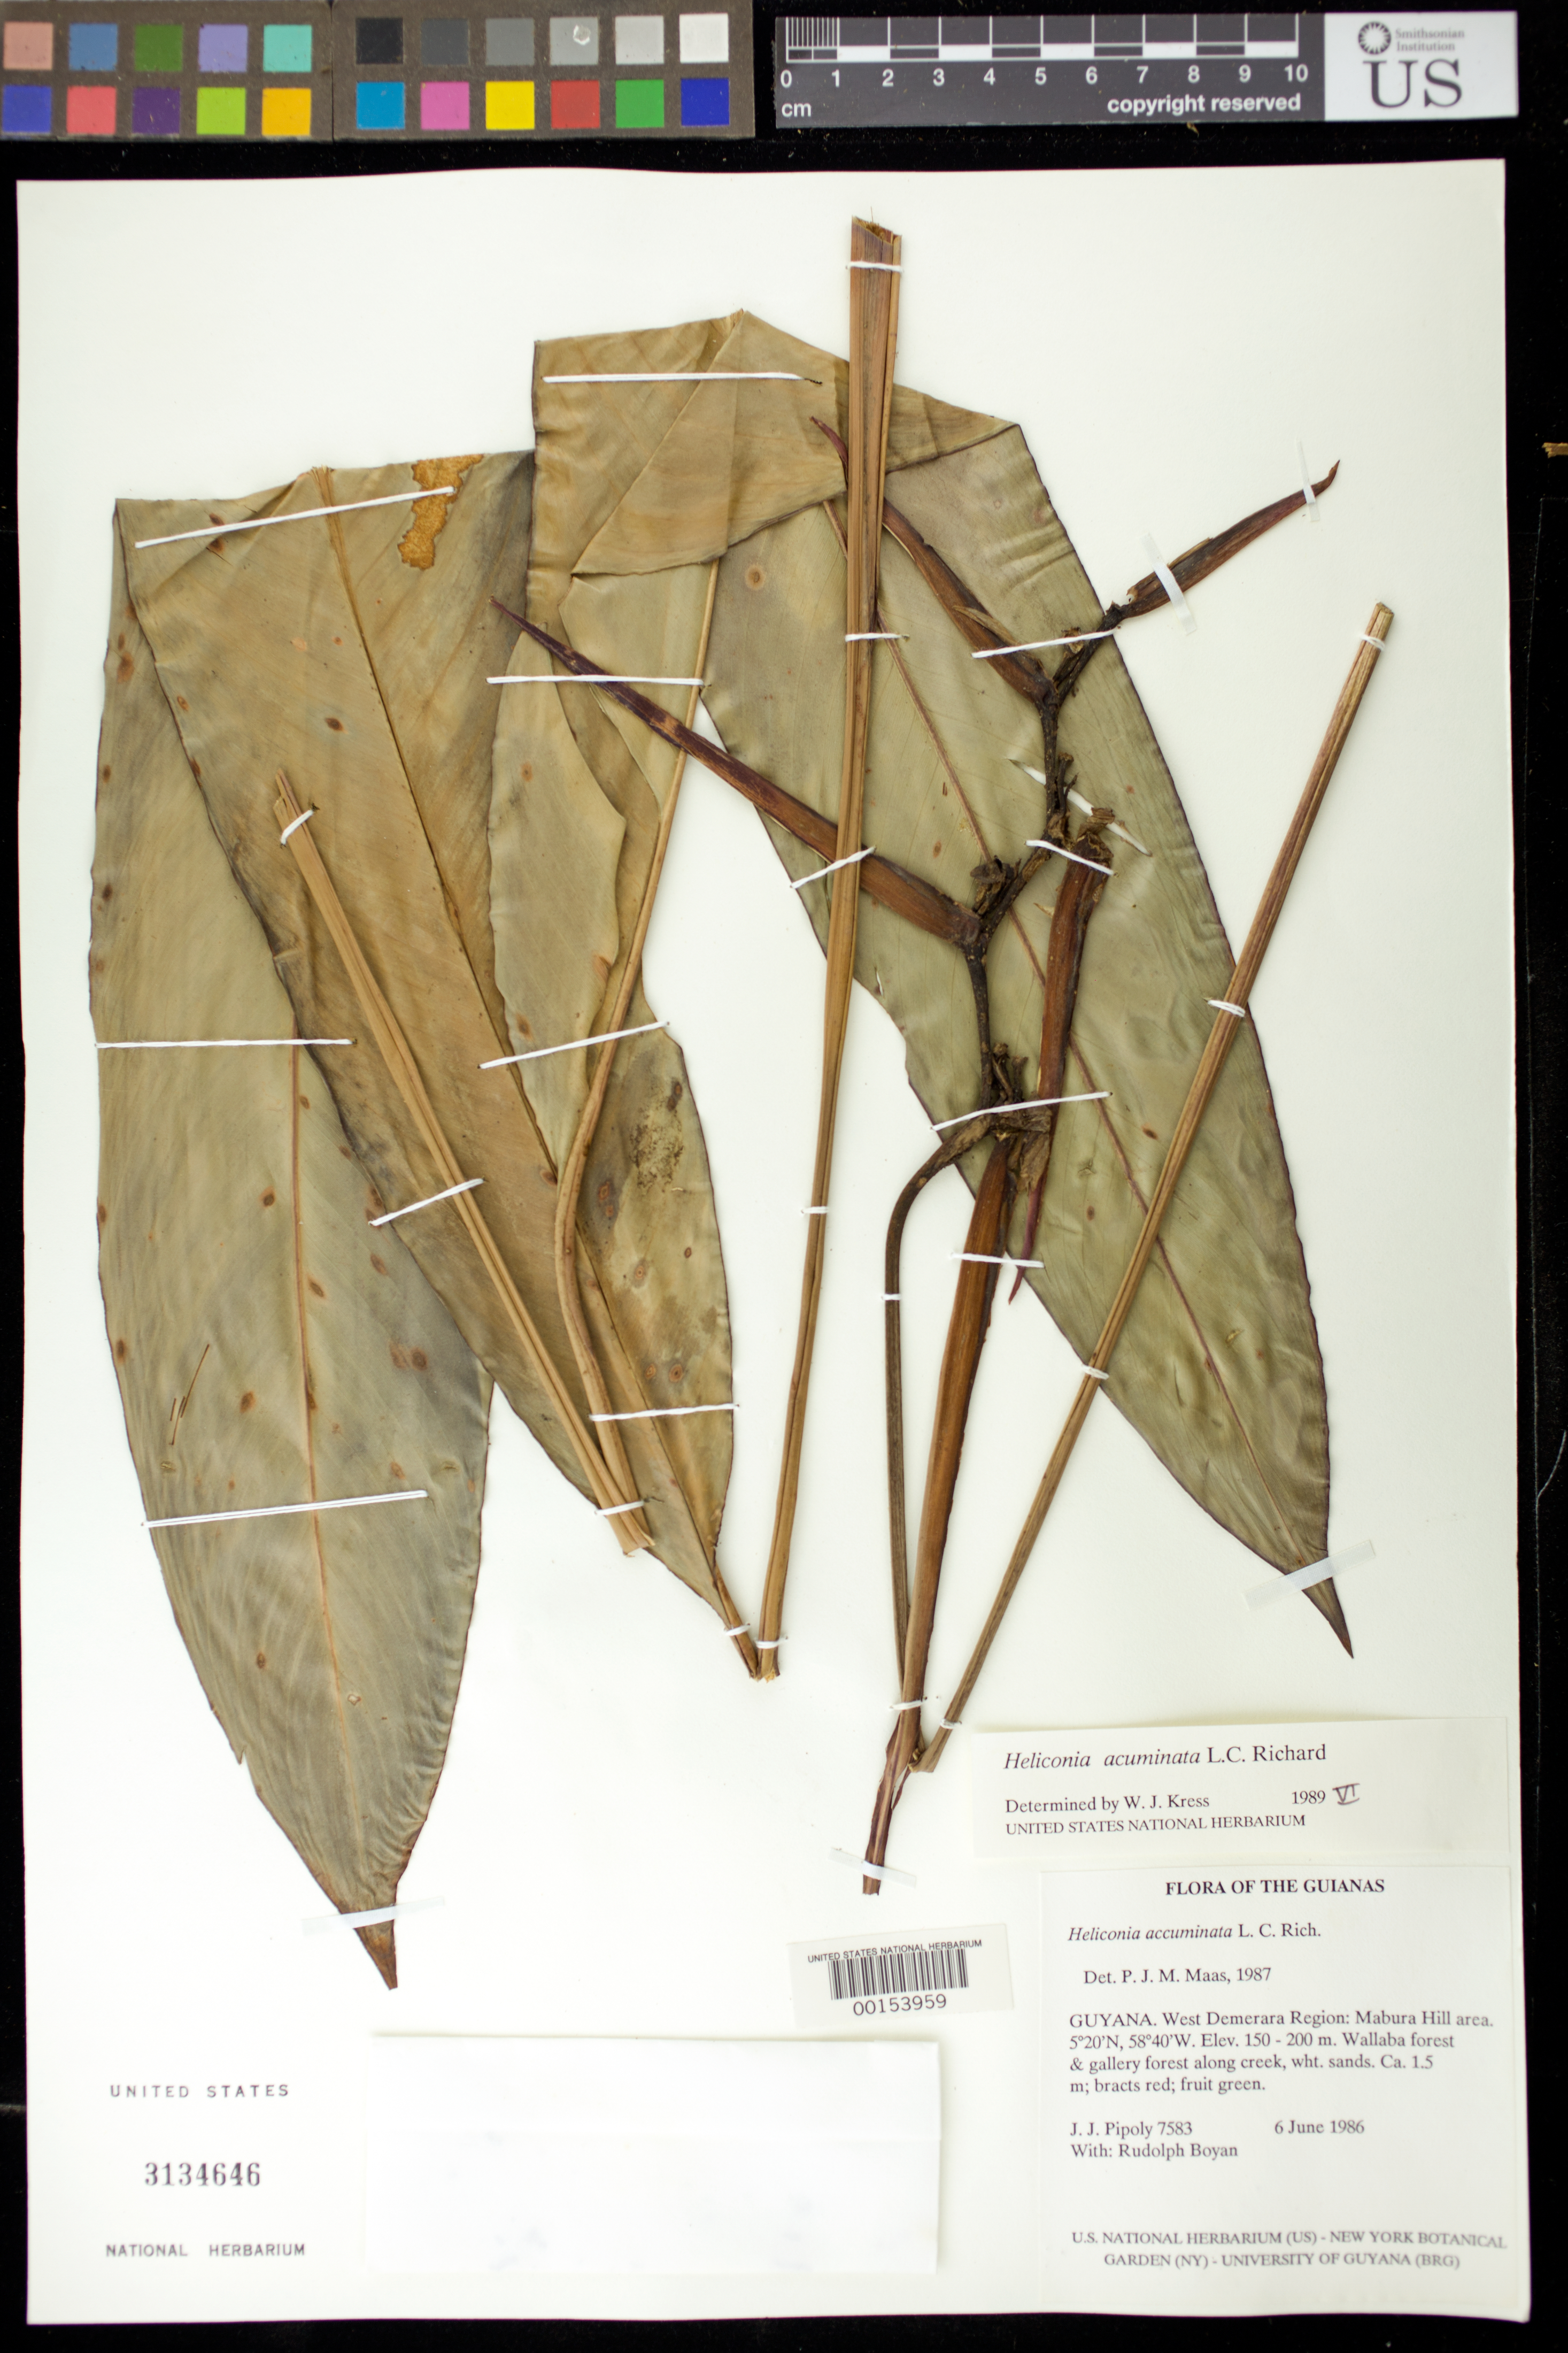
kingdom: Plantae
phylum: Tracheophyta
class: Liliopsida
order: Zingiberales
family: Heliconiaceae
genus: Heliconia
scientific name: Heliconia acuminata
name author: A. Rich.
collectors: J. J. Pipoly & R. Boyan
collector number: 7583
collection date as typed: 06 Jun 1986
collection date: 1986-06-06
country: Guyana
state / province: Essequibo Isl-W. Demerara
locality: West demerara region: mabura hill area, wallaba forest and gallery forest along creek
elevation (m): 150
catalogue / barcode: US 3134646